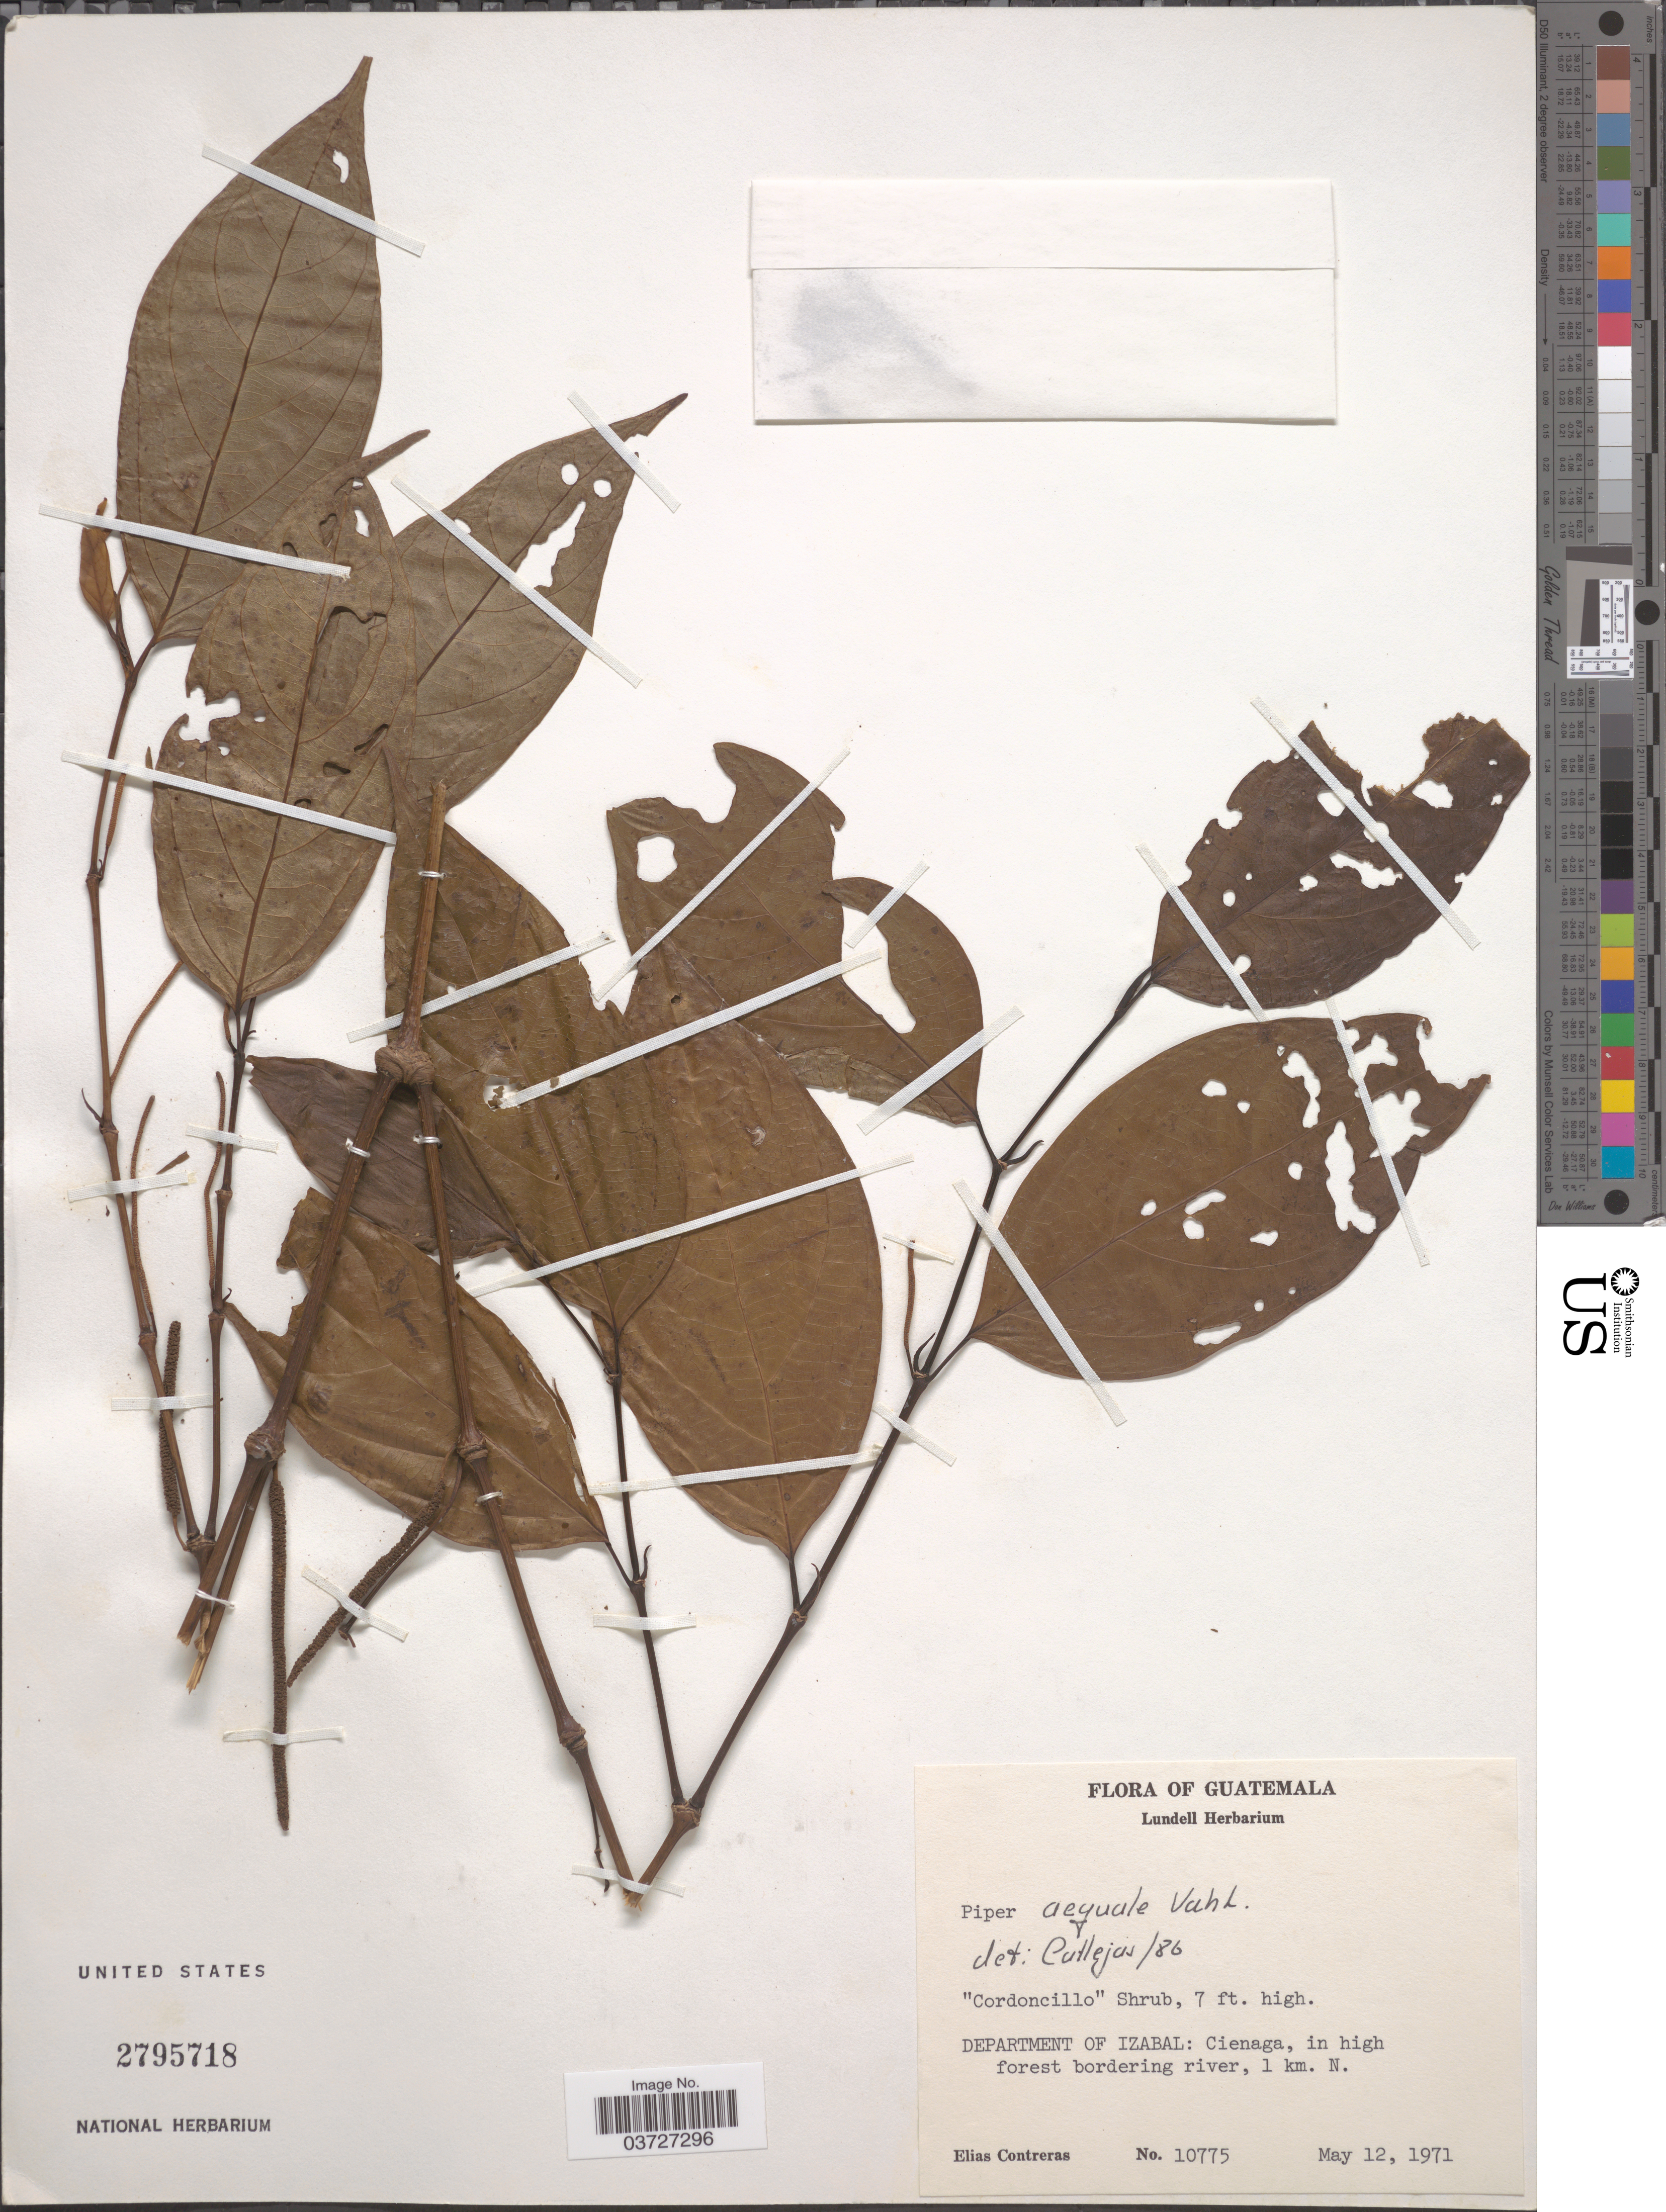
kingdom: Plantae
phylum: Tracheophyta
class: Magnoliopsida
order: Piperales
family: Piperaceae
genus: Piper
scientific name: Piper aequale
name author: Vahl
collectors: E. Contreras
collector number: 10775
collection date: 1971-05-12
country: Guatemala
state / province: Izabal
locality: Department of Izabal: Cienaga, in high forest bordering river, 1 km. N.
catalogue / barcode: US 2795718